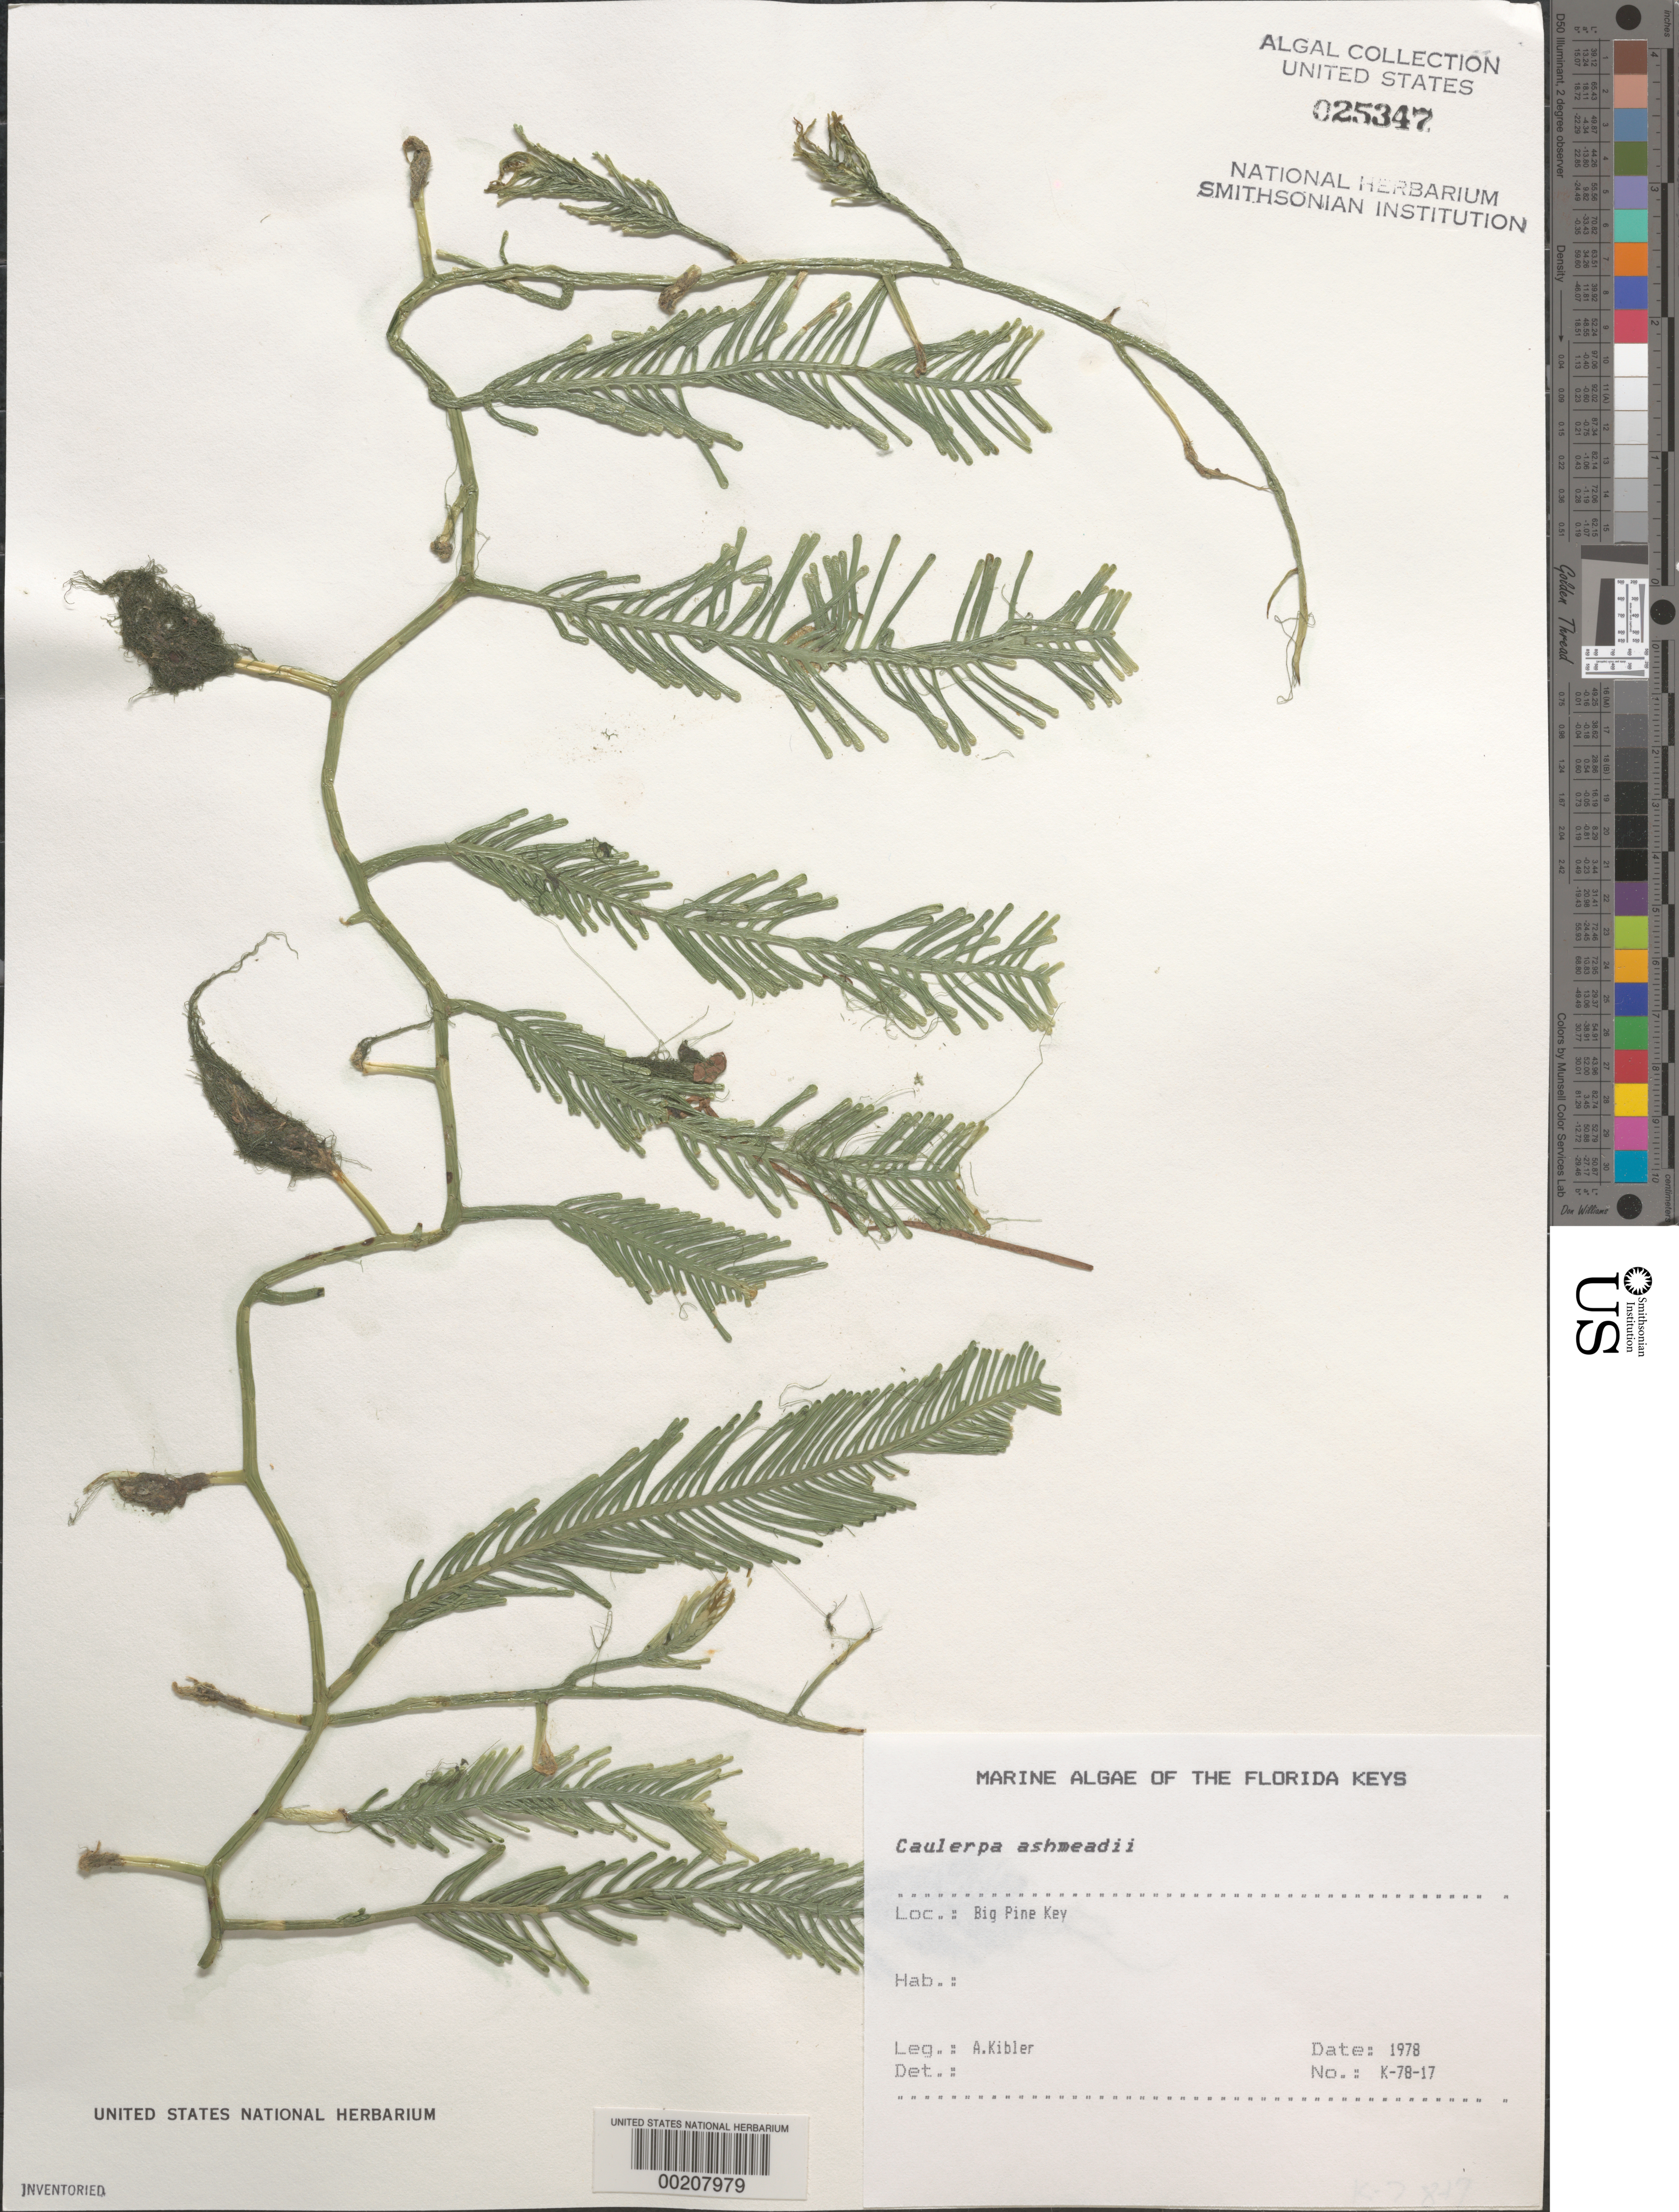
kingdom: Plantae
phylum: Chlorophyta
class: Ulvophyceae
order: Bryopsidales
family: Caulerpaceae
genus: Caulerpa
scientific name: Caulerpa ashmeadii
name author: Harv.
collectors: A. Kibler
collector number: K-78-17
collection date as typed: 1978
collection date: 1978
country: United States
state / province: Florida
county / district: Monroe County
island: Big Pine Key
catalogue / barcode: US 25347